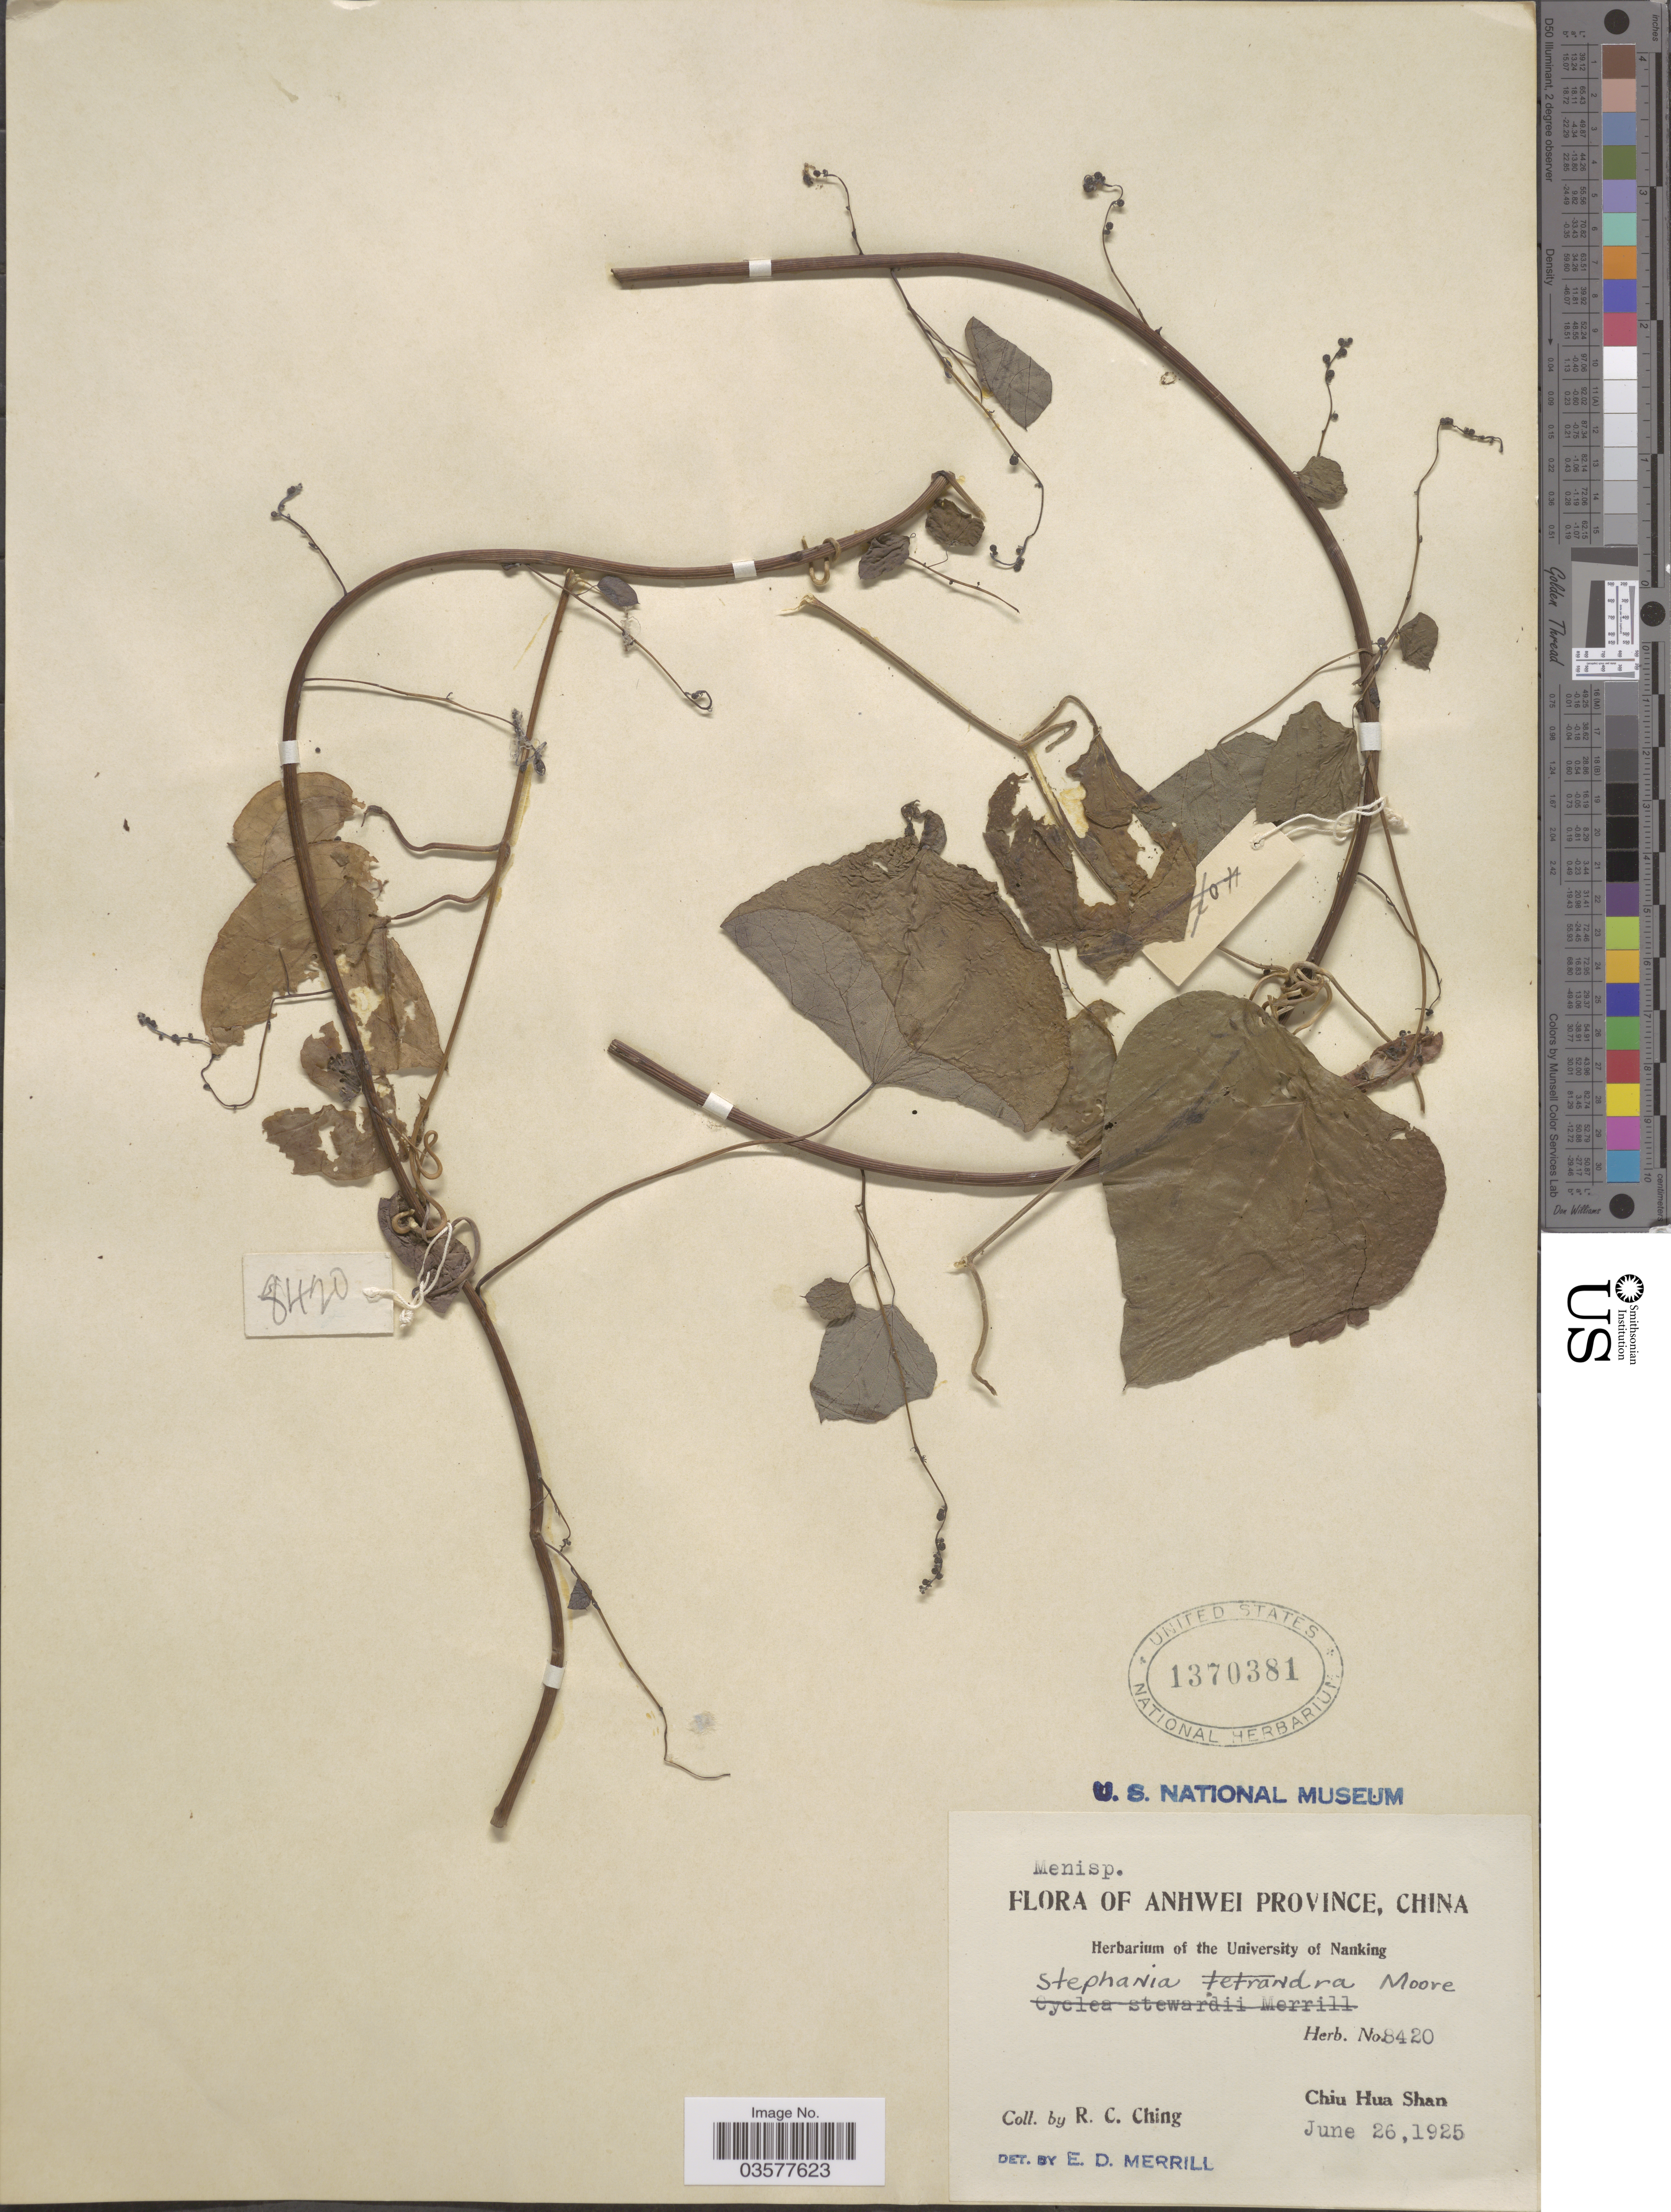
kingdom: Plantae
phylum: Tracheophyta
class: Magnoliopsida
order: Ranunculales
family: Menispermaceae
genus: Stephania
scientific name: Stephania tetrandra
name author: S. Moore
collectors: R. C. Ching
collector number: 8420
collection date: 1925-06-26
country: China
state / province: Anhui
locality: Anhwei Province. Chiu Hua Shan.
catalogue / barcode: US 1370381